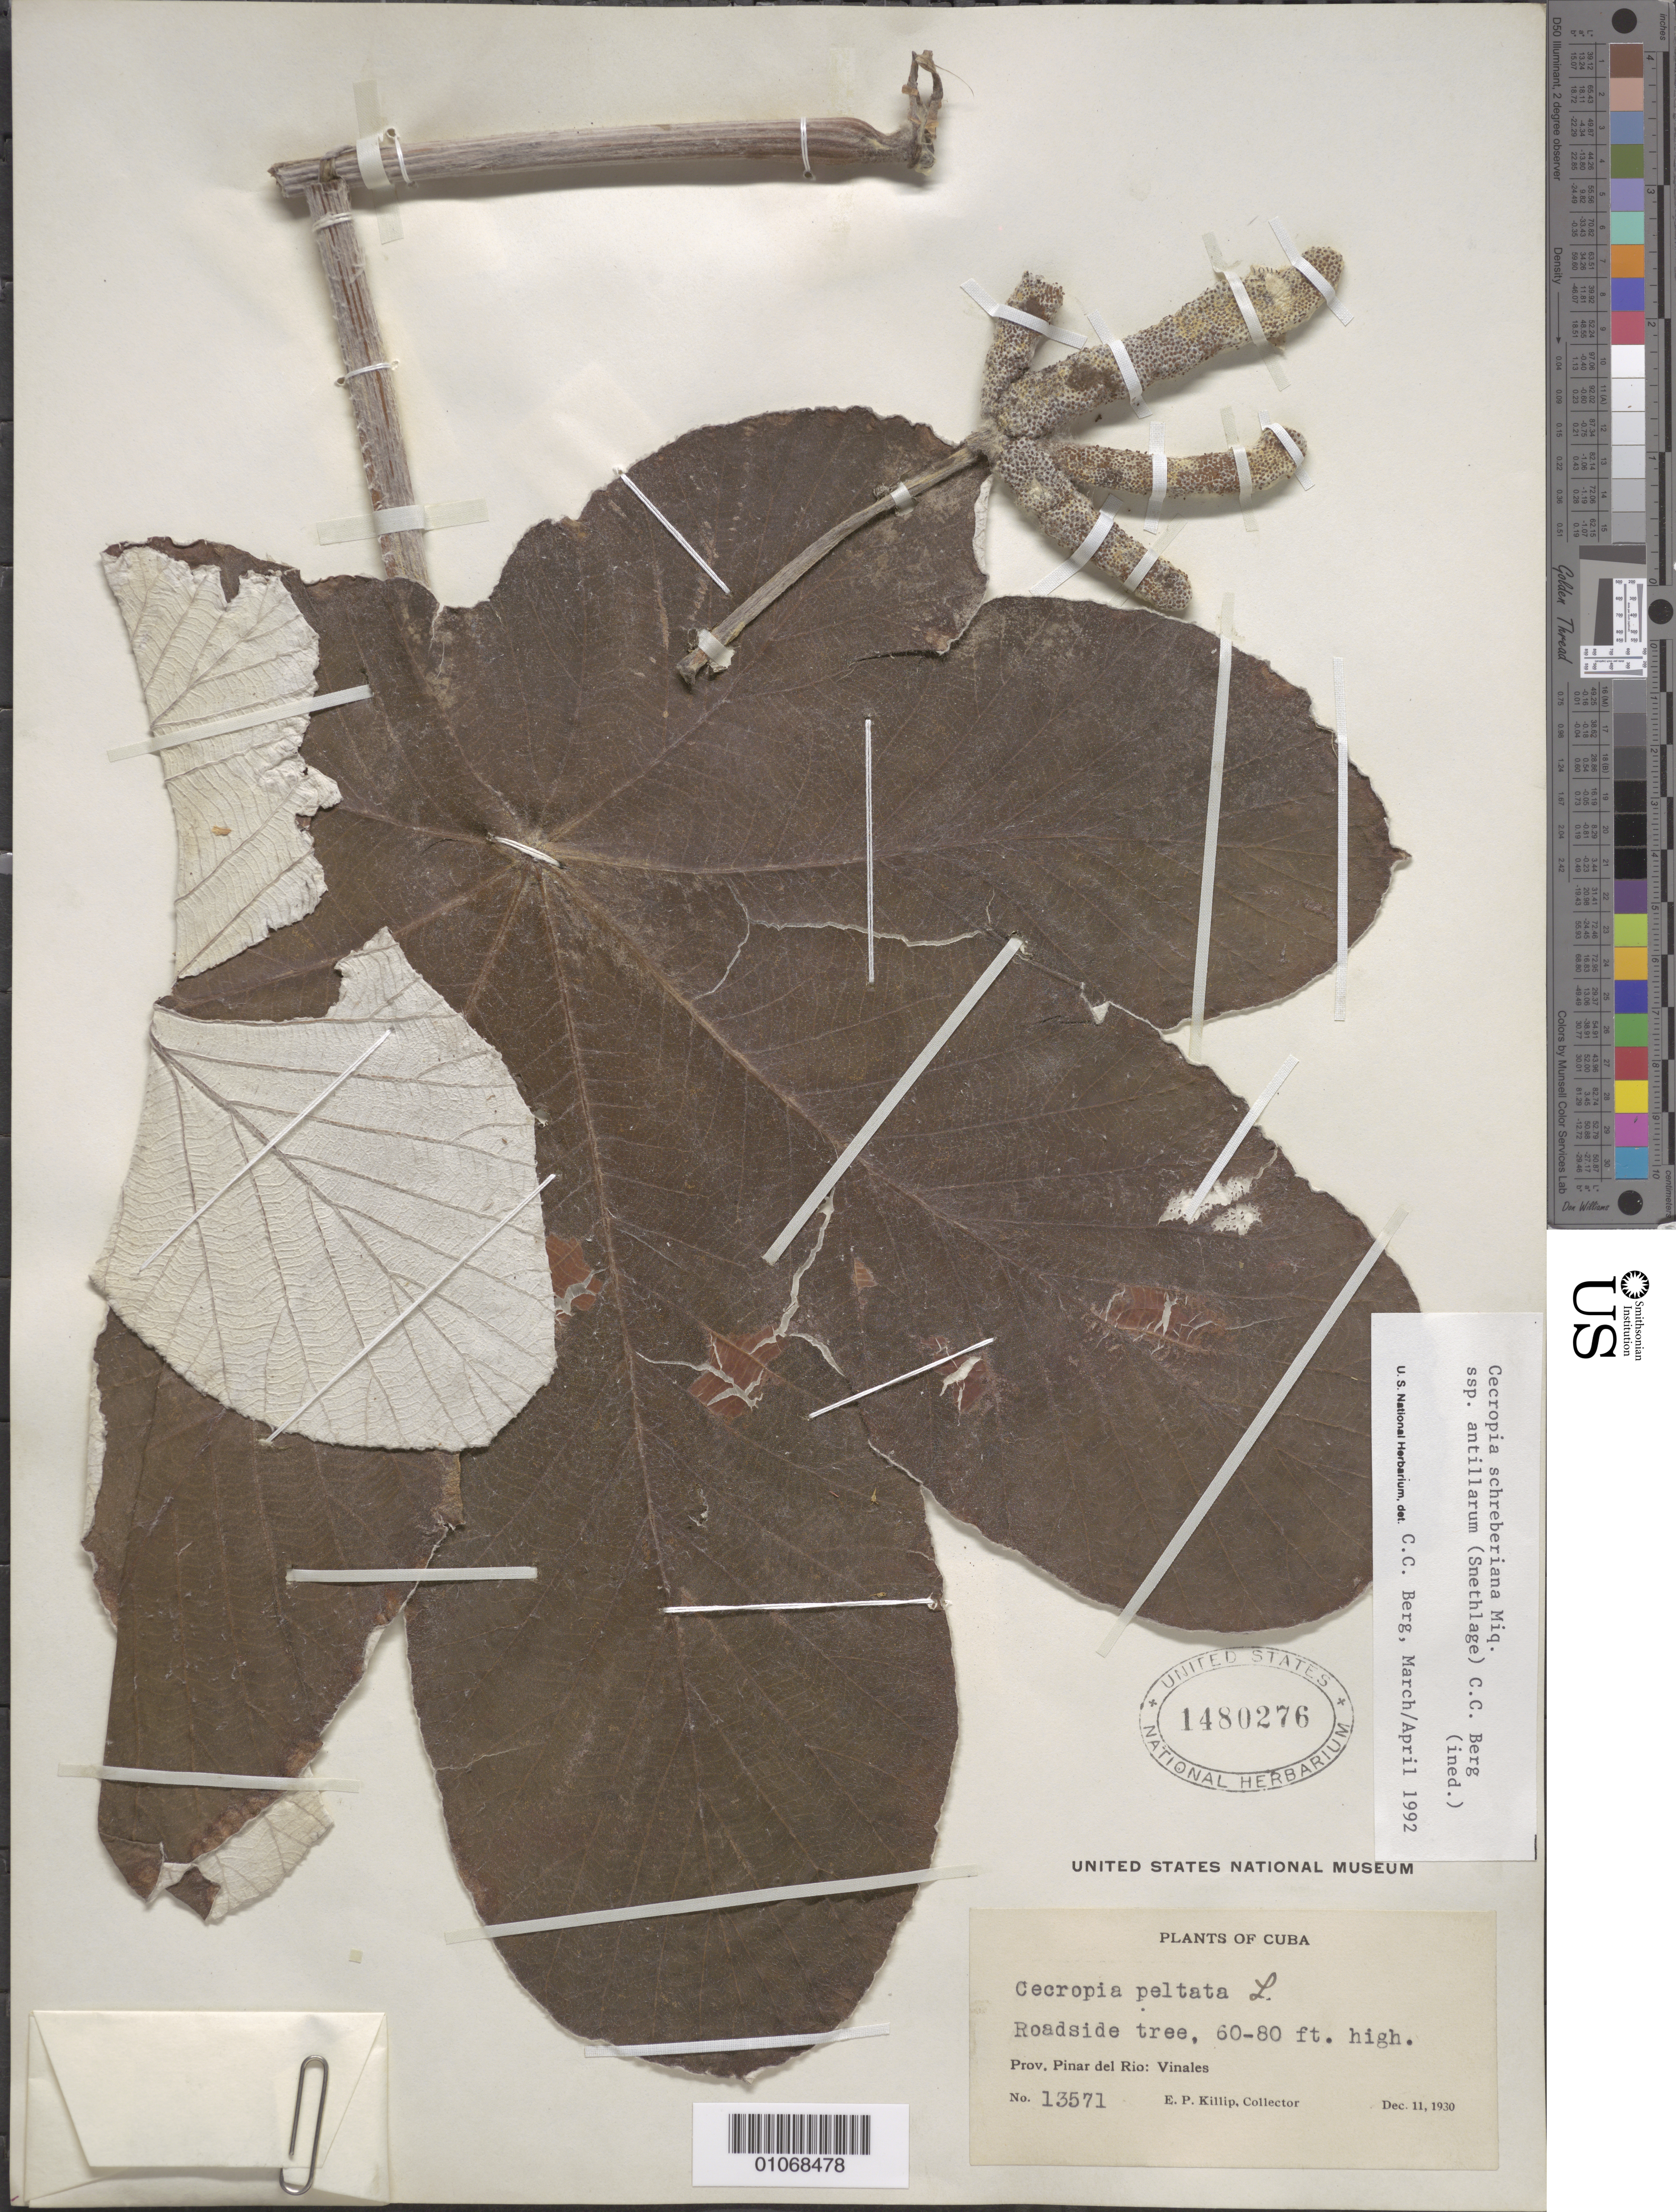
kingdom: Plantae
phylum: Tracheophyta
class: Magnoliopsida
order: Rosales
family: Urticaceae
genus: Cecropia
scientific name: Cecropia schreberiana subsp. antillarum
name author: (Snethl.) C.C. Berg & P. Franco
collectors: E. P. Killip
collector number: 13571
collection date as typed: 11 Dec 1930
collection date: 1930-12-11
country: Cuba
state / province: Pinar del Rio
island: Cuba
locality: Vinales Roadside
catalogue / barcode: US 1480276